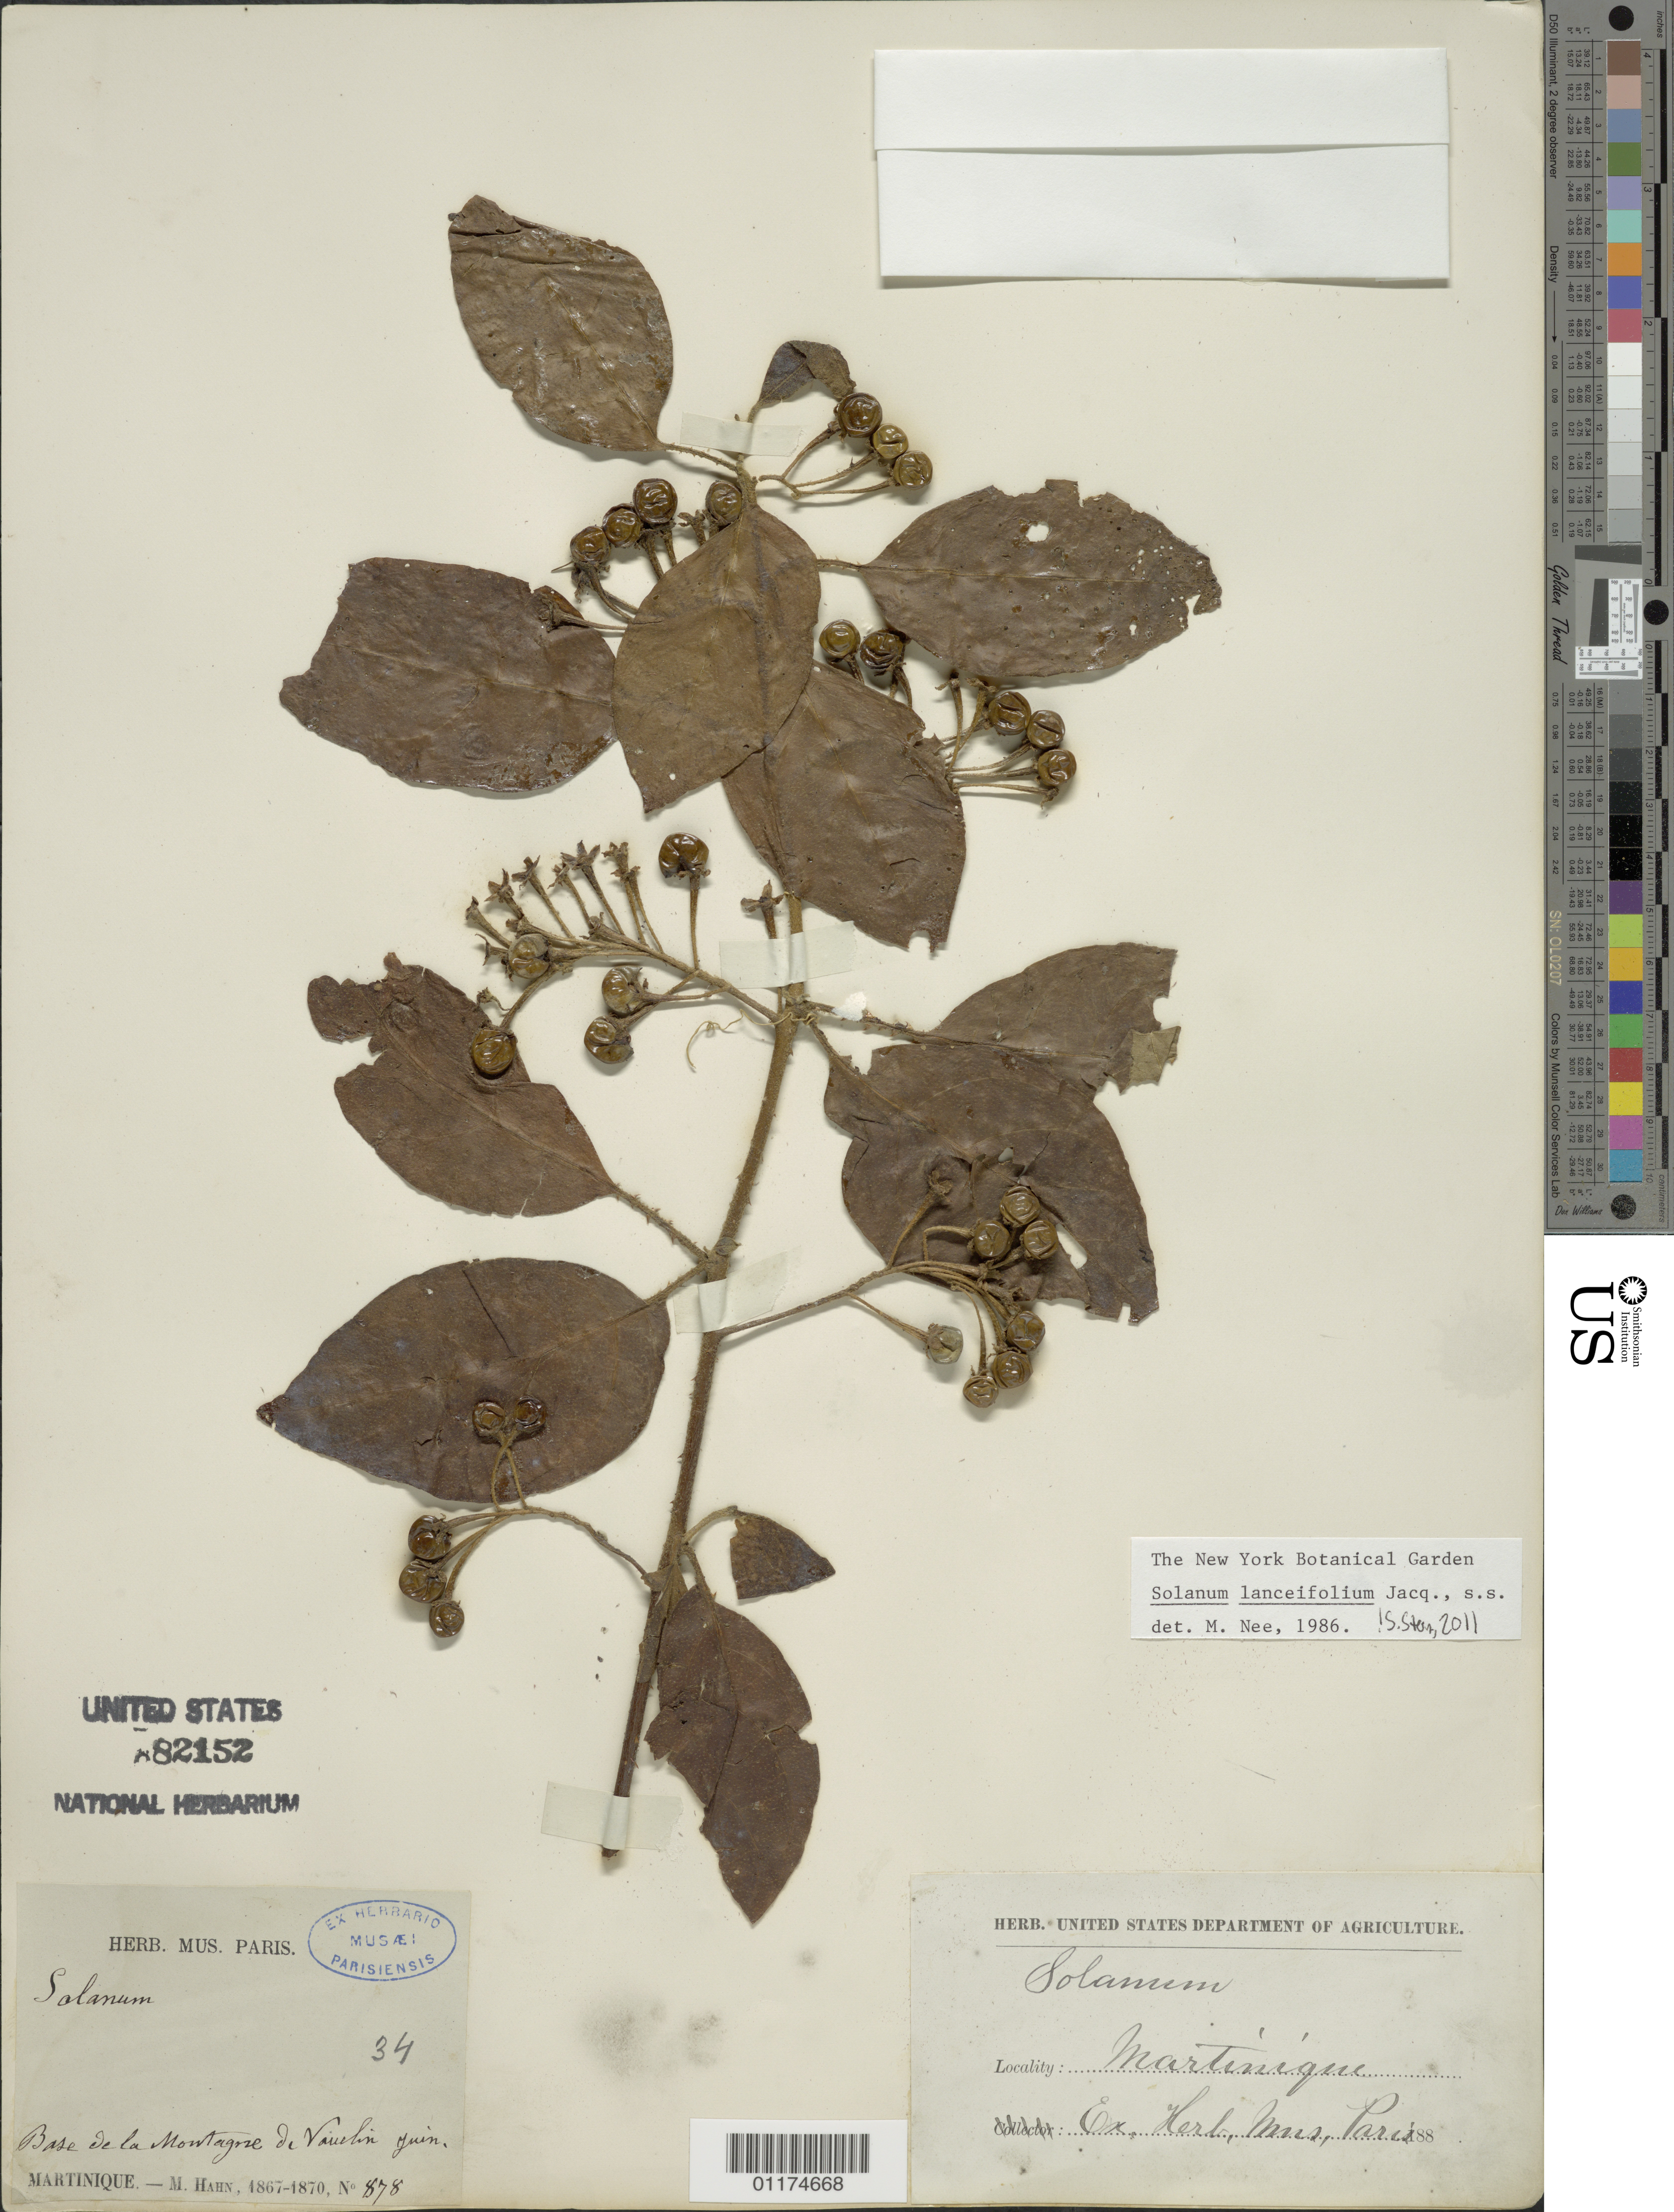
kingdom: Plantae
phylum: Tracheophyta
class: Magnoliopsida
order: Solanales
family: Solanaceae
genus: Solanum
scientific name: Solanum lanceifolium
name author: Jacq.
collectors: M. Hahn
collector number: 878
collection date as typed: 1867 to 1870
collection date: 1867/1870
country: Martinique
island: Martinique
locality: Base de la Montagne de Vauchin juin.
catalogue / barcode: US 82152